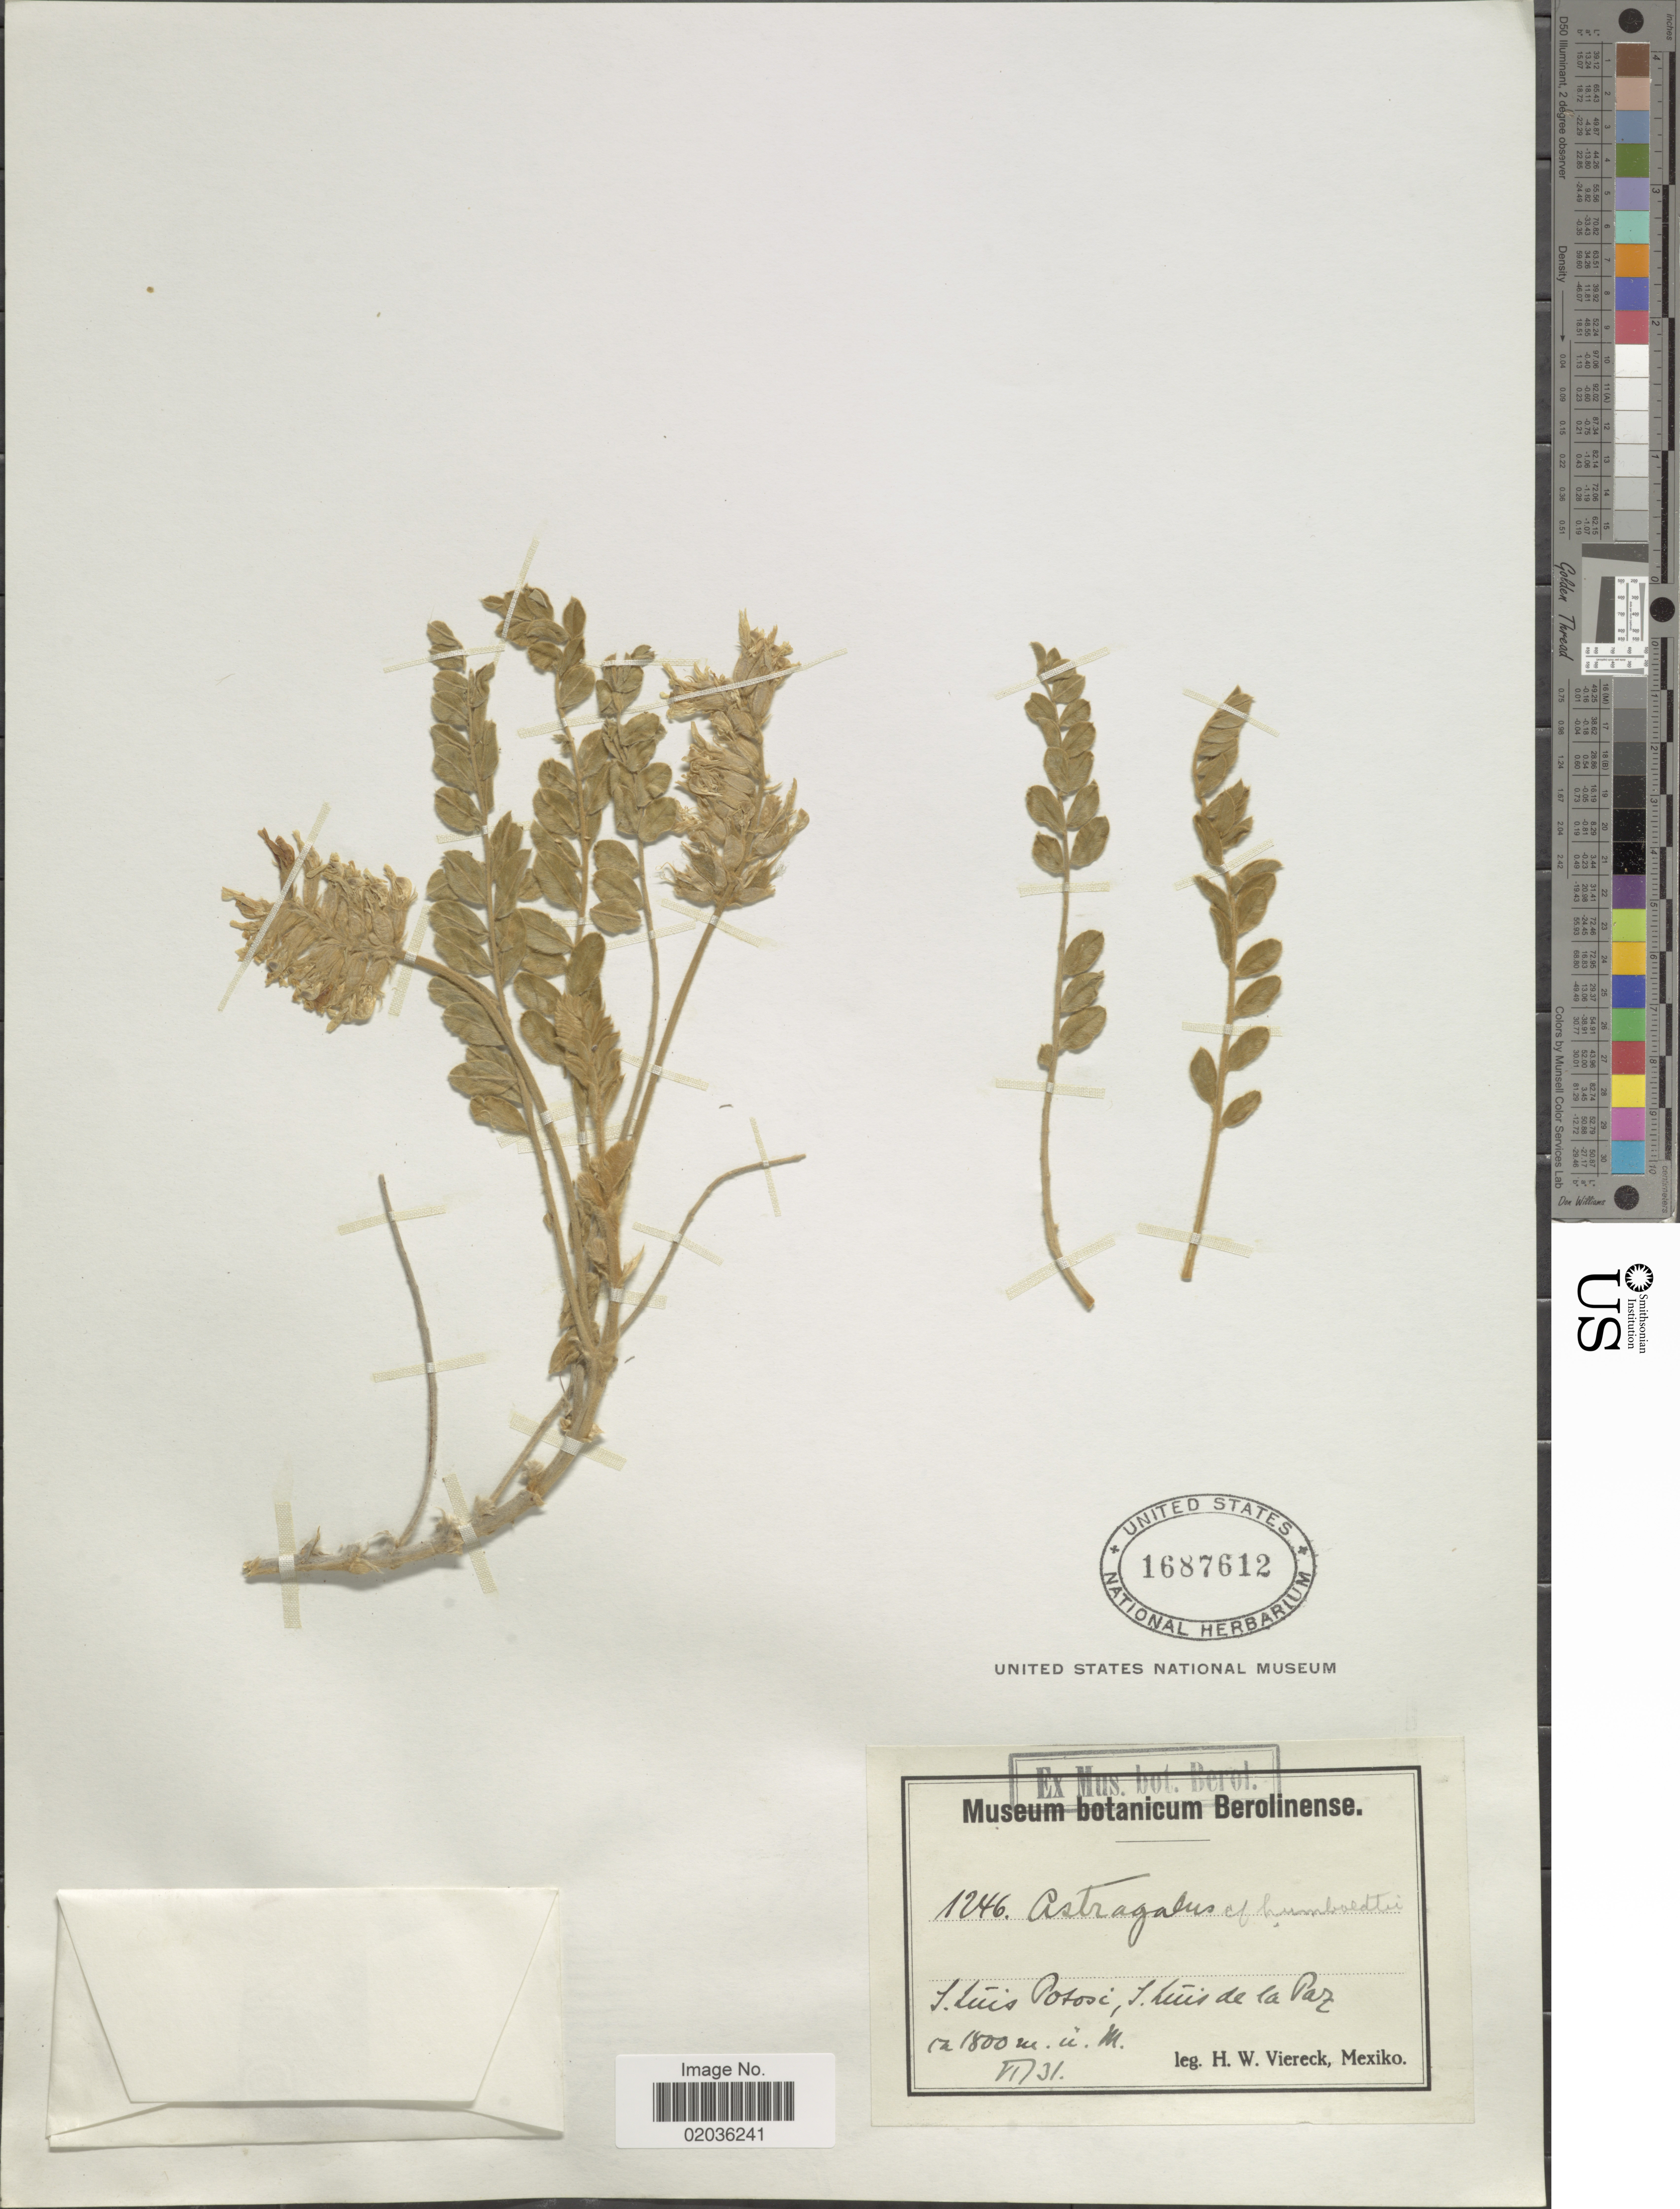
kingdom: Plantae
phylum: Tracheophyta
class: Magnoliopsida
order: Fabales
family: Fabaceae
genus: Astragalus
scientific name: Astragalus mollissimus var. irolanus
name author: (M.E. Jones) Barneby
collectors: H. W. Viereck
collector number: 1246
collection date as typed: Transcribed d/m/y: /6/31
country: Mexico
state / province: San Luis Potosí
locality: S. Luis de la Paz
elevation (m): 1800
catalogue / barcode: US 1687612